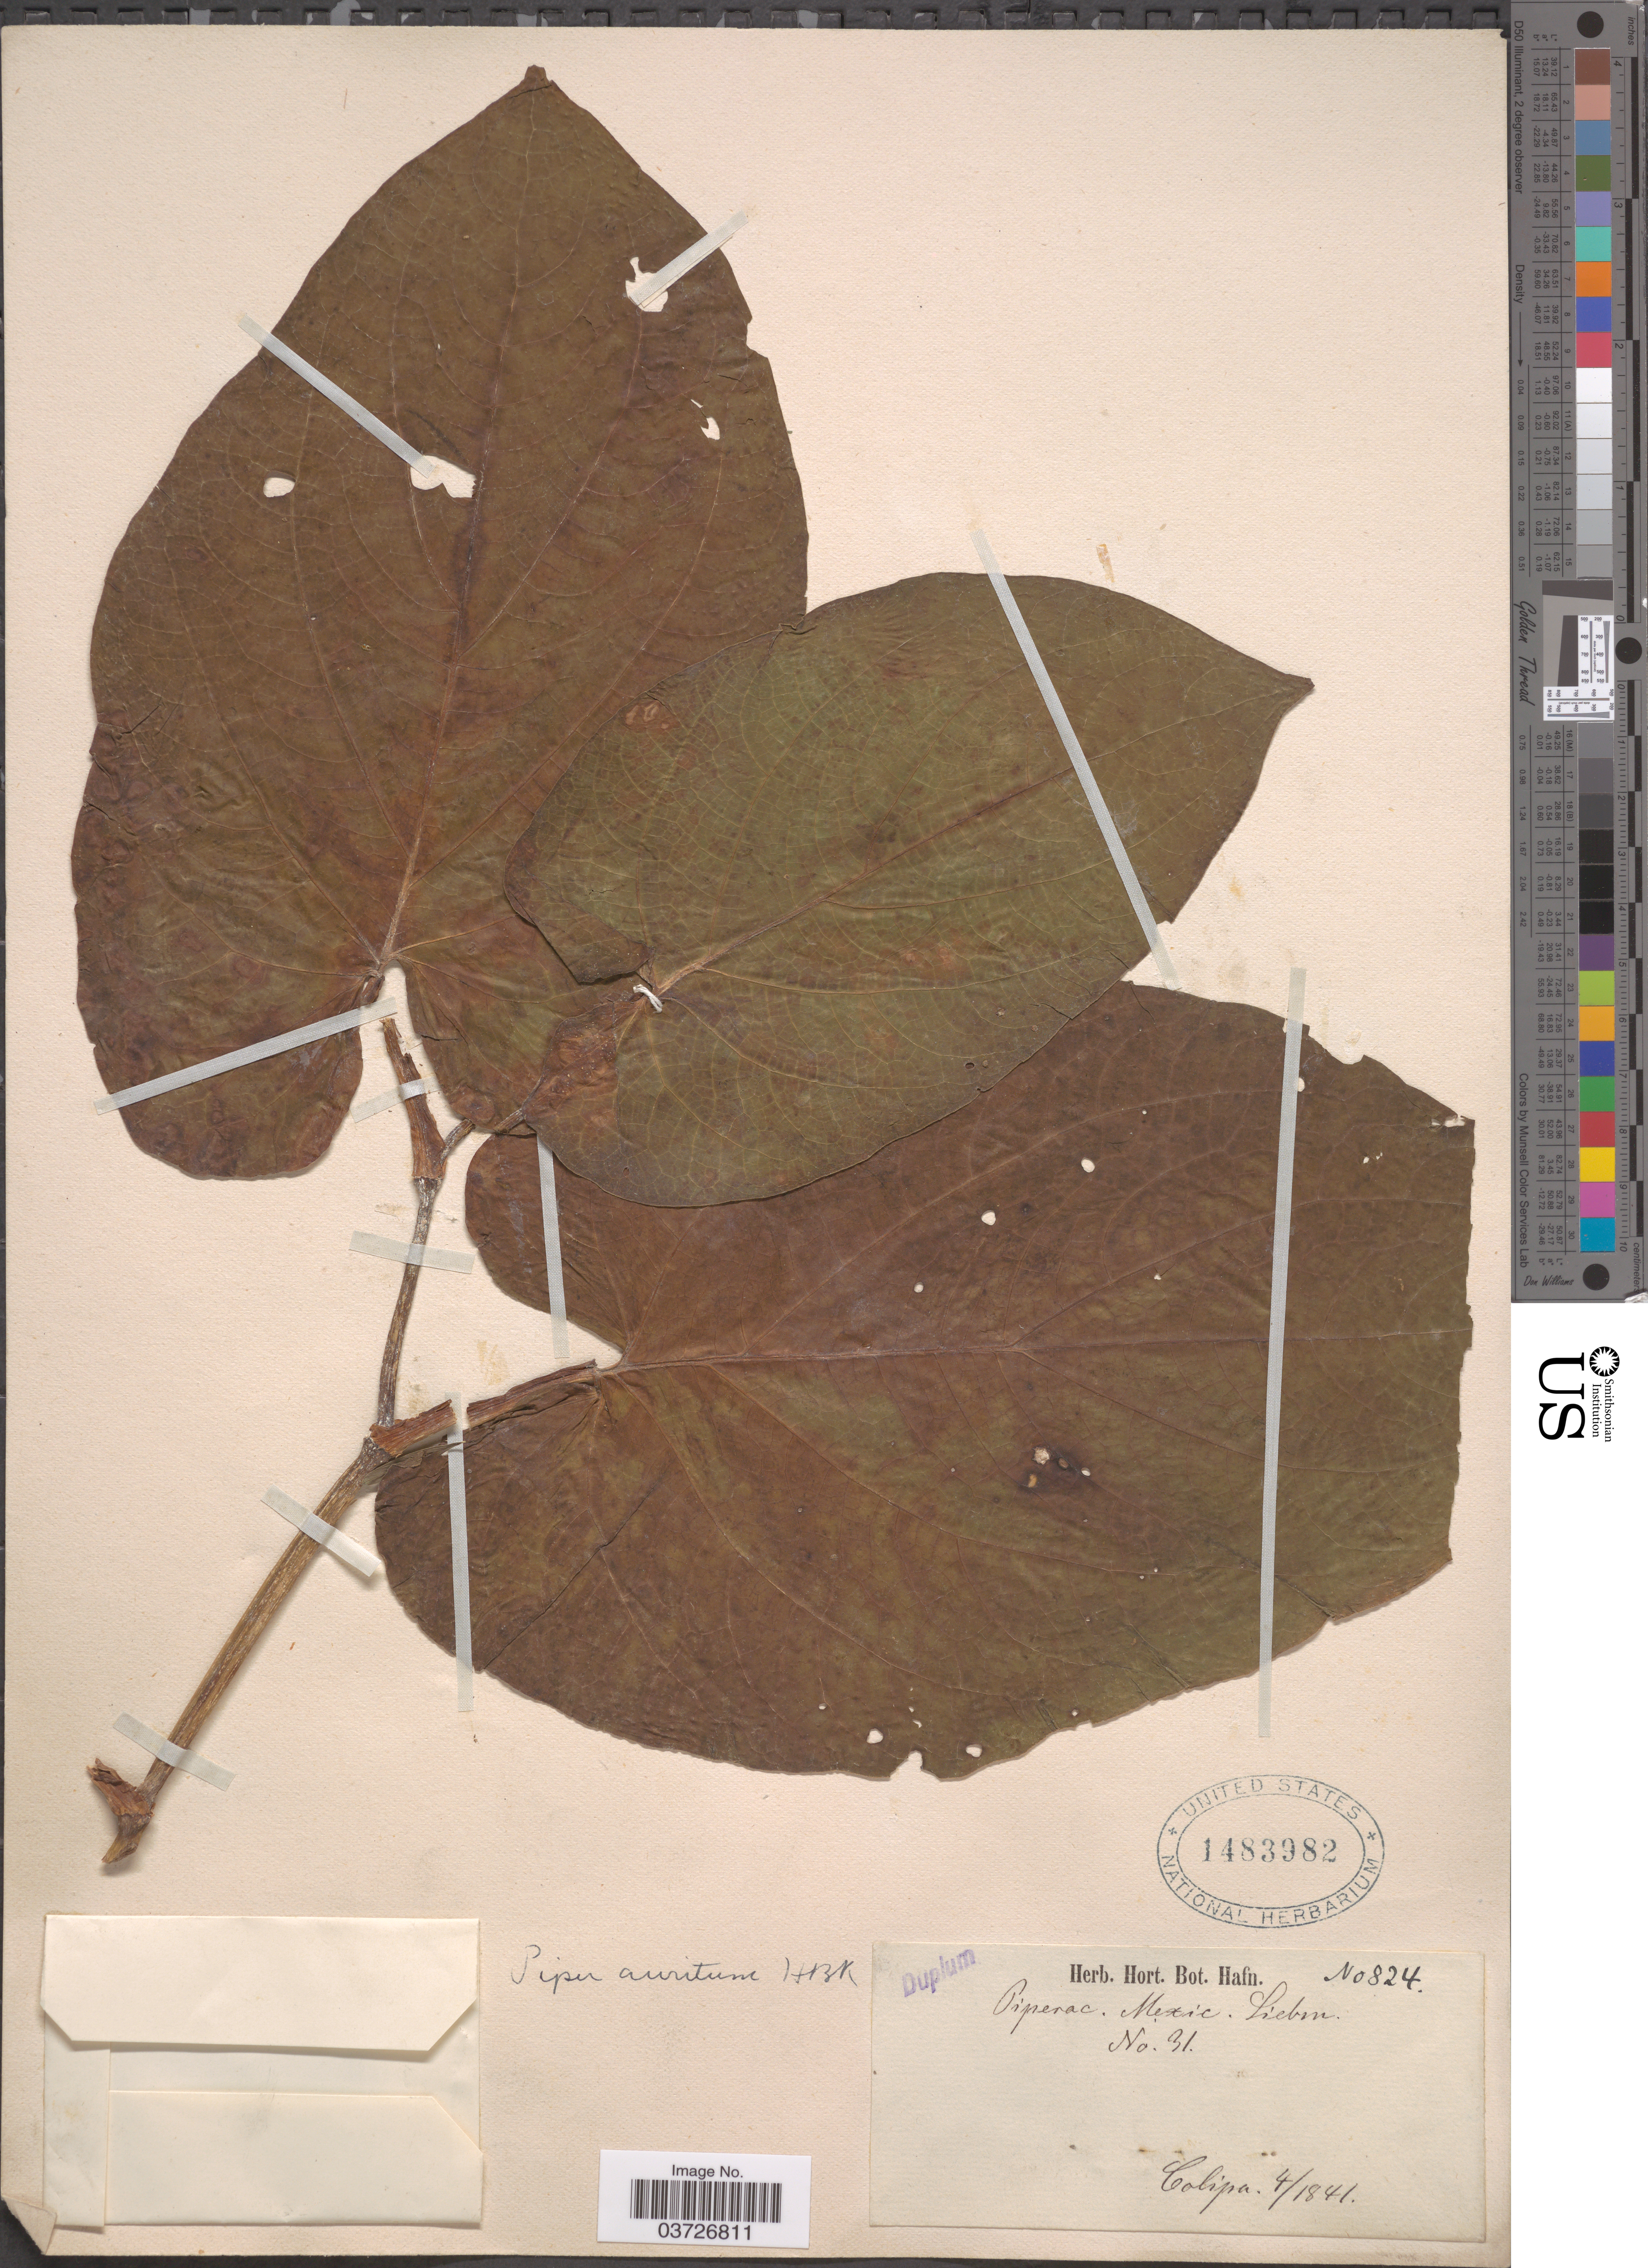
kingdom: Plantae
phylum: Tracheophyta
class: Magnoliopsida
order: Piperales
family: Piperaceae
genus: Piper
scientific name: Piper auritum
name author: Kunth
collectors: Liebm.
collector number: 824/31?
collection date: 1841-04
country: Martinique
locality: Colipa.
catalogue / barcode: US 1483982